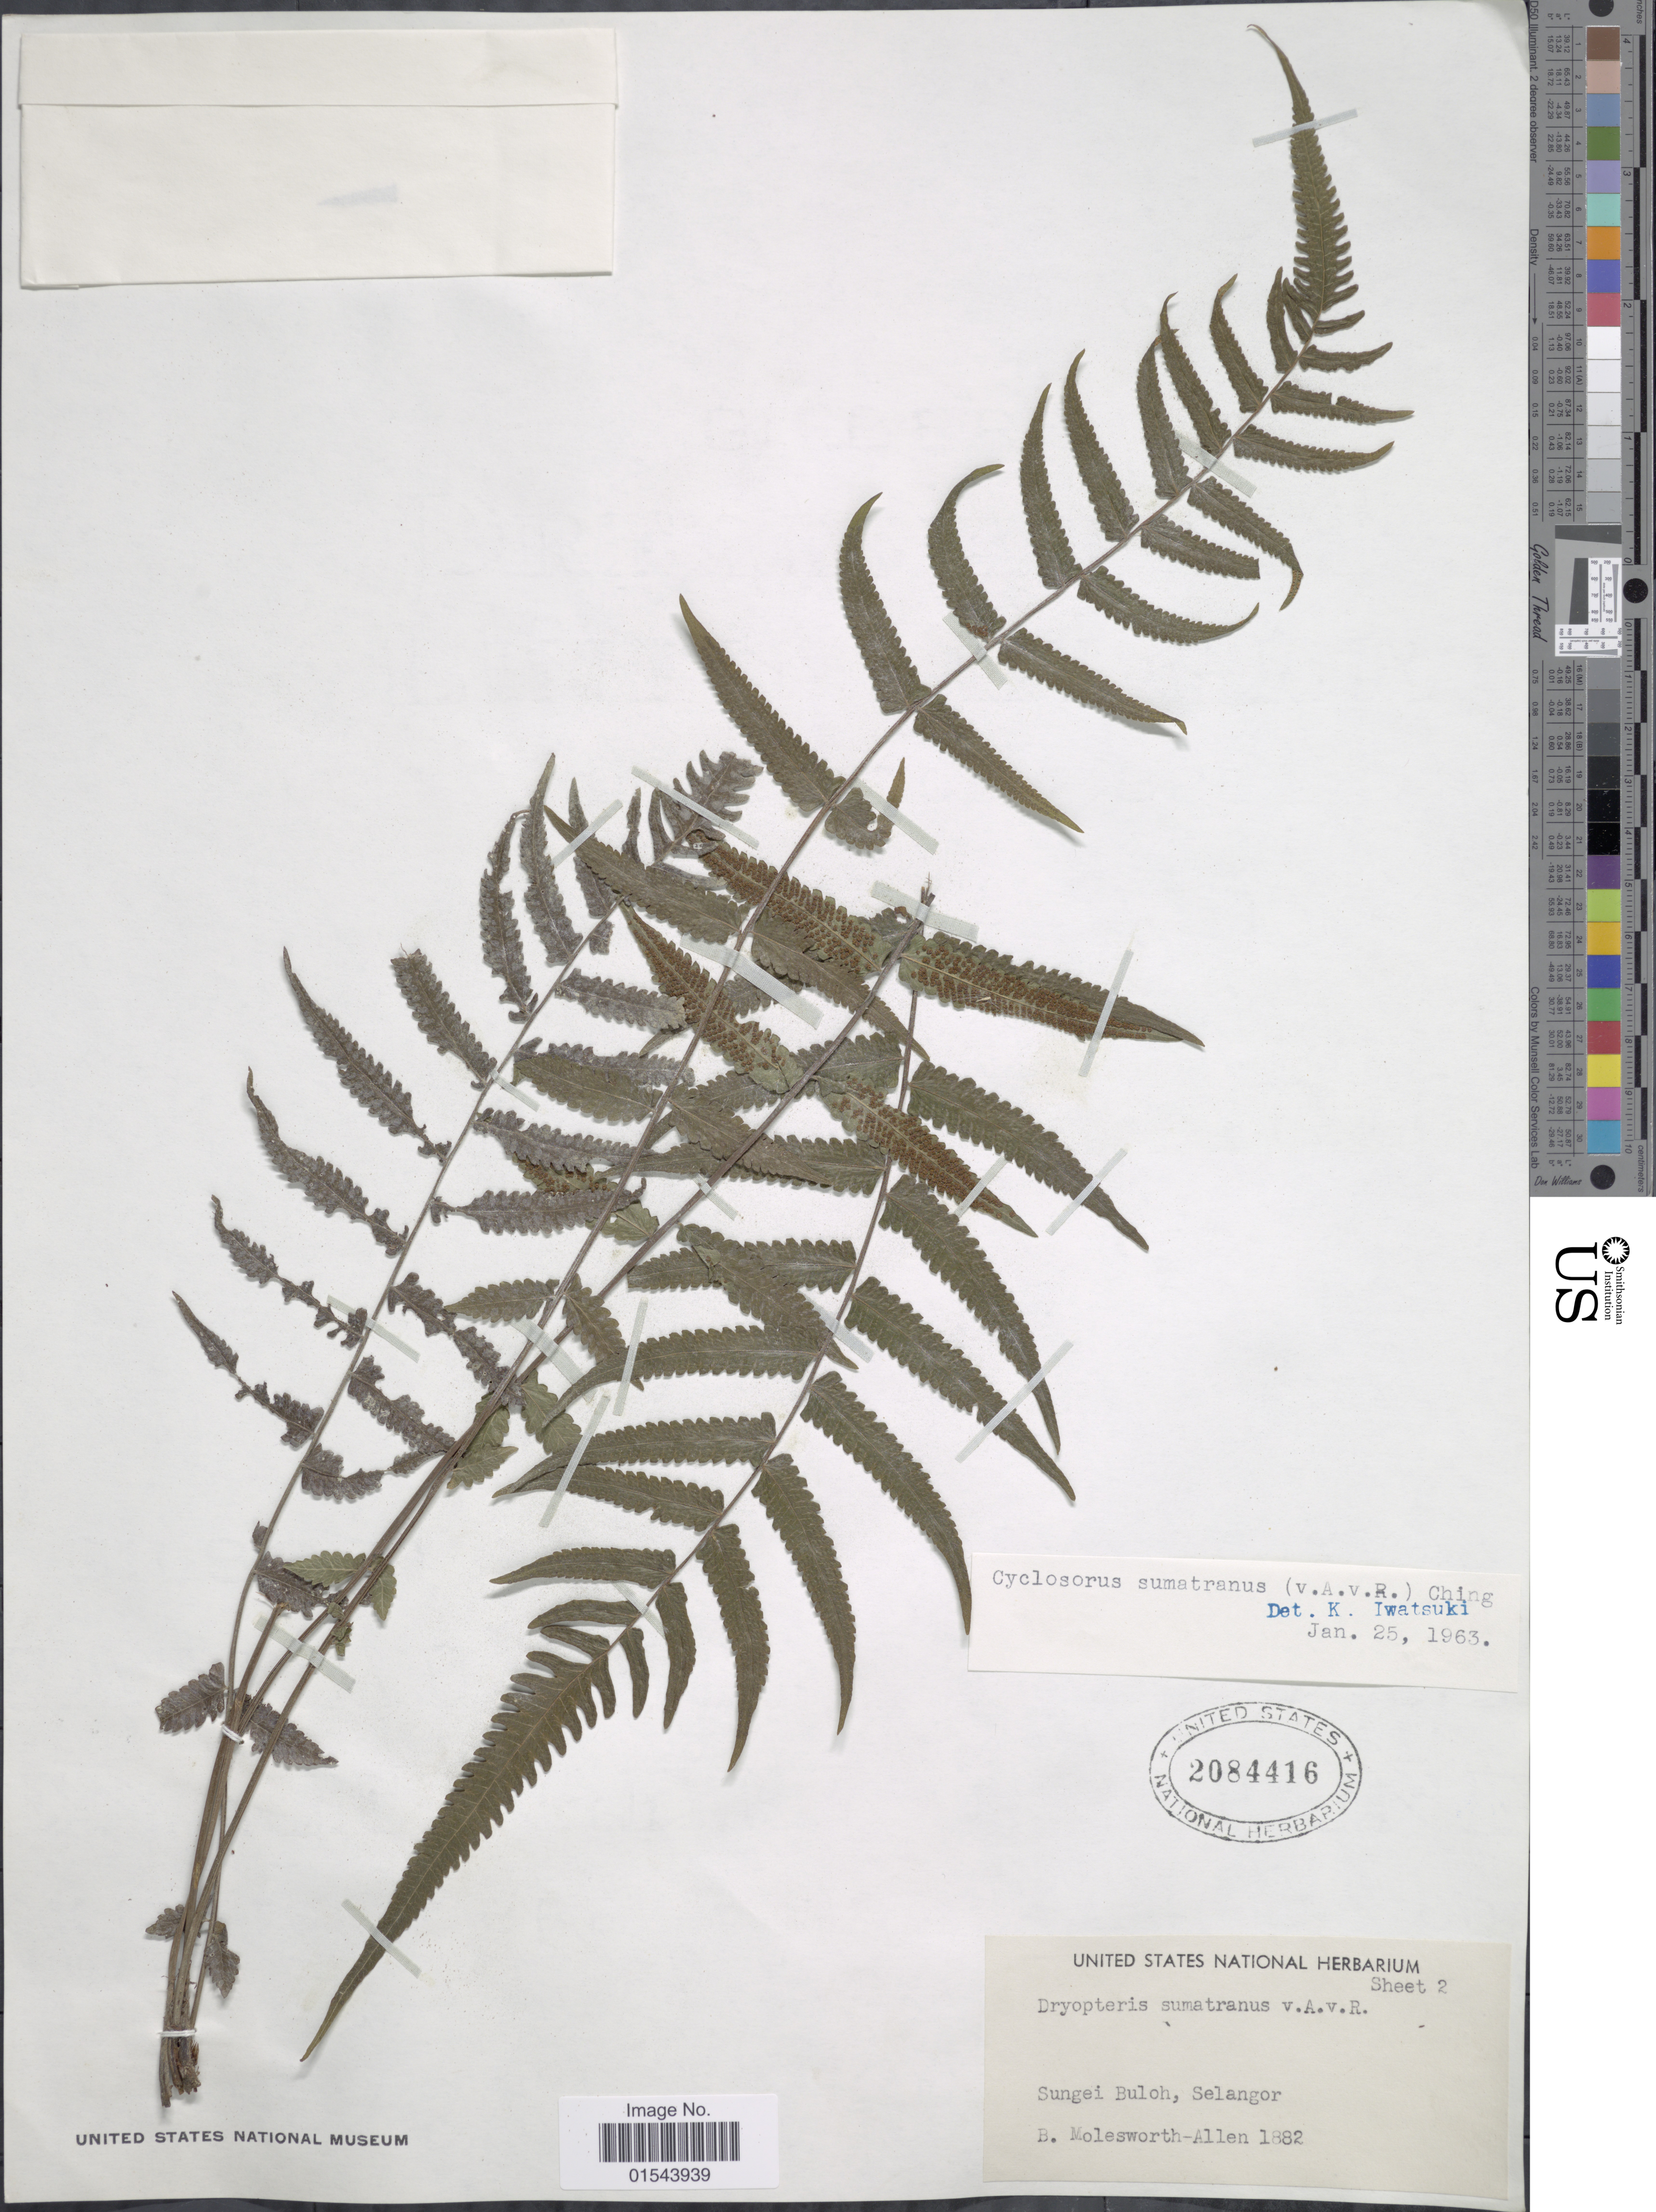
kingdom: Plantae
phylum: Tracheophyta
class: Polypodiopsida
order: Polypodiales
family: Thelypteridaceae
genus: Christella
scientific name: Christella sumatrana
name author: (Alderw.) Mitsuta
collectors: B. E. G. Molesworth-Allen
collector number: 1882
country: Malaysia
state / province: Selangor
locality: Sungei Buloh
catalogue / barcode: US 2084416